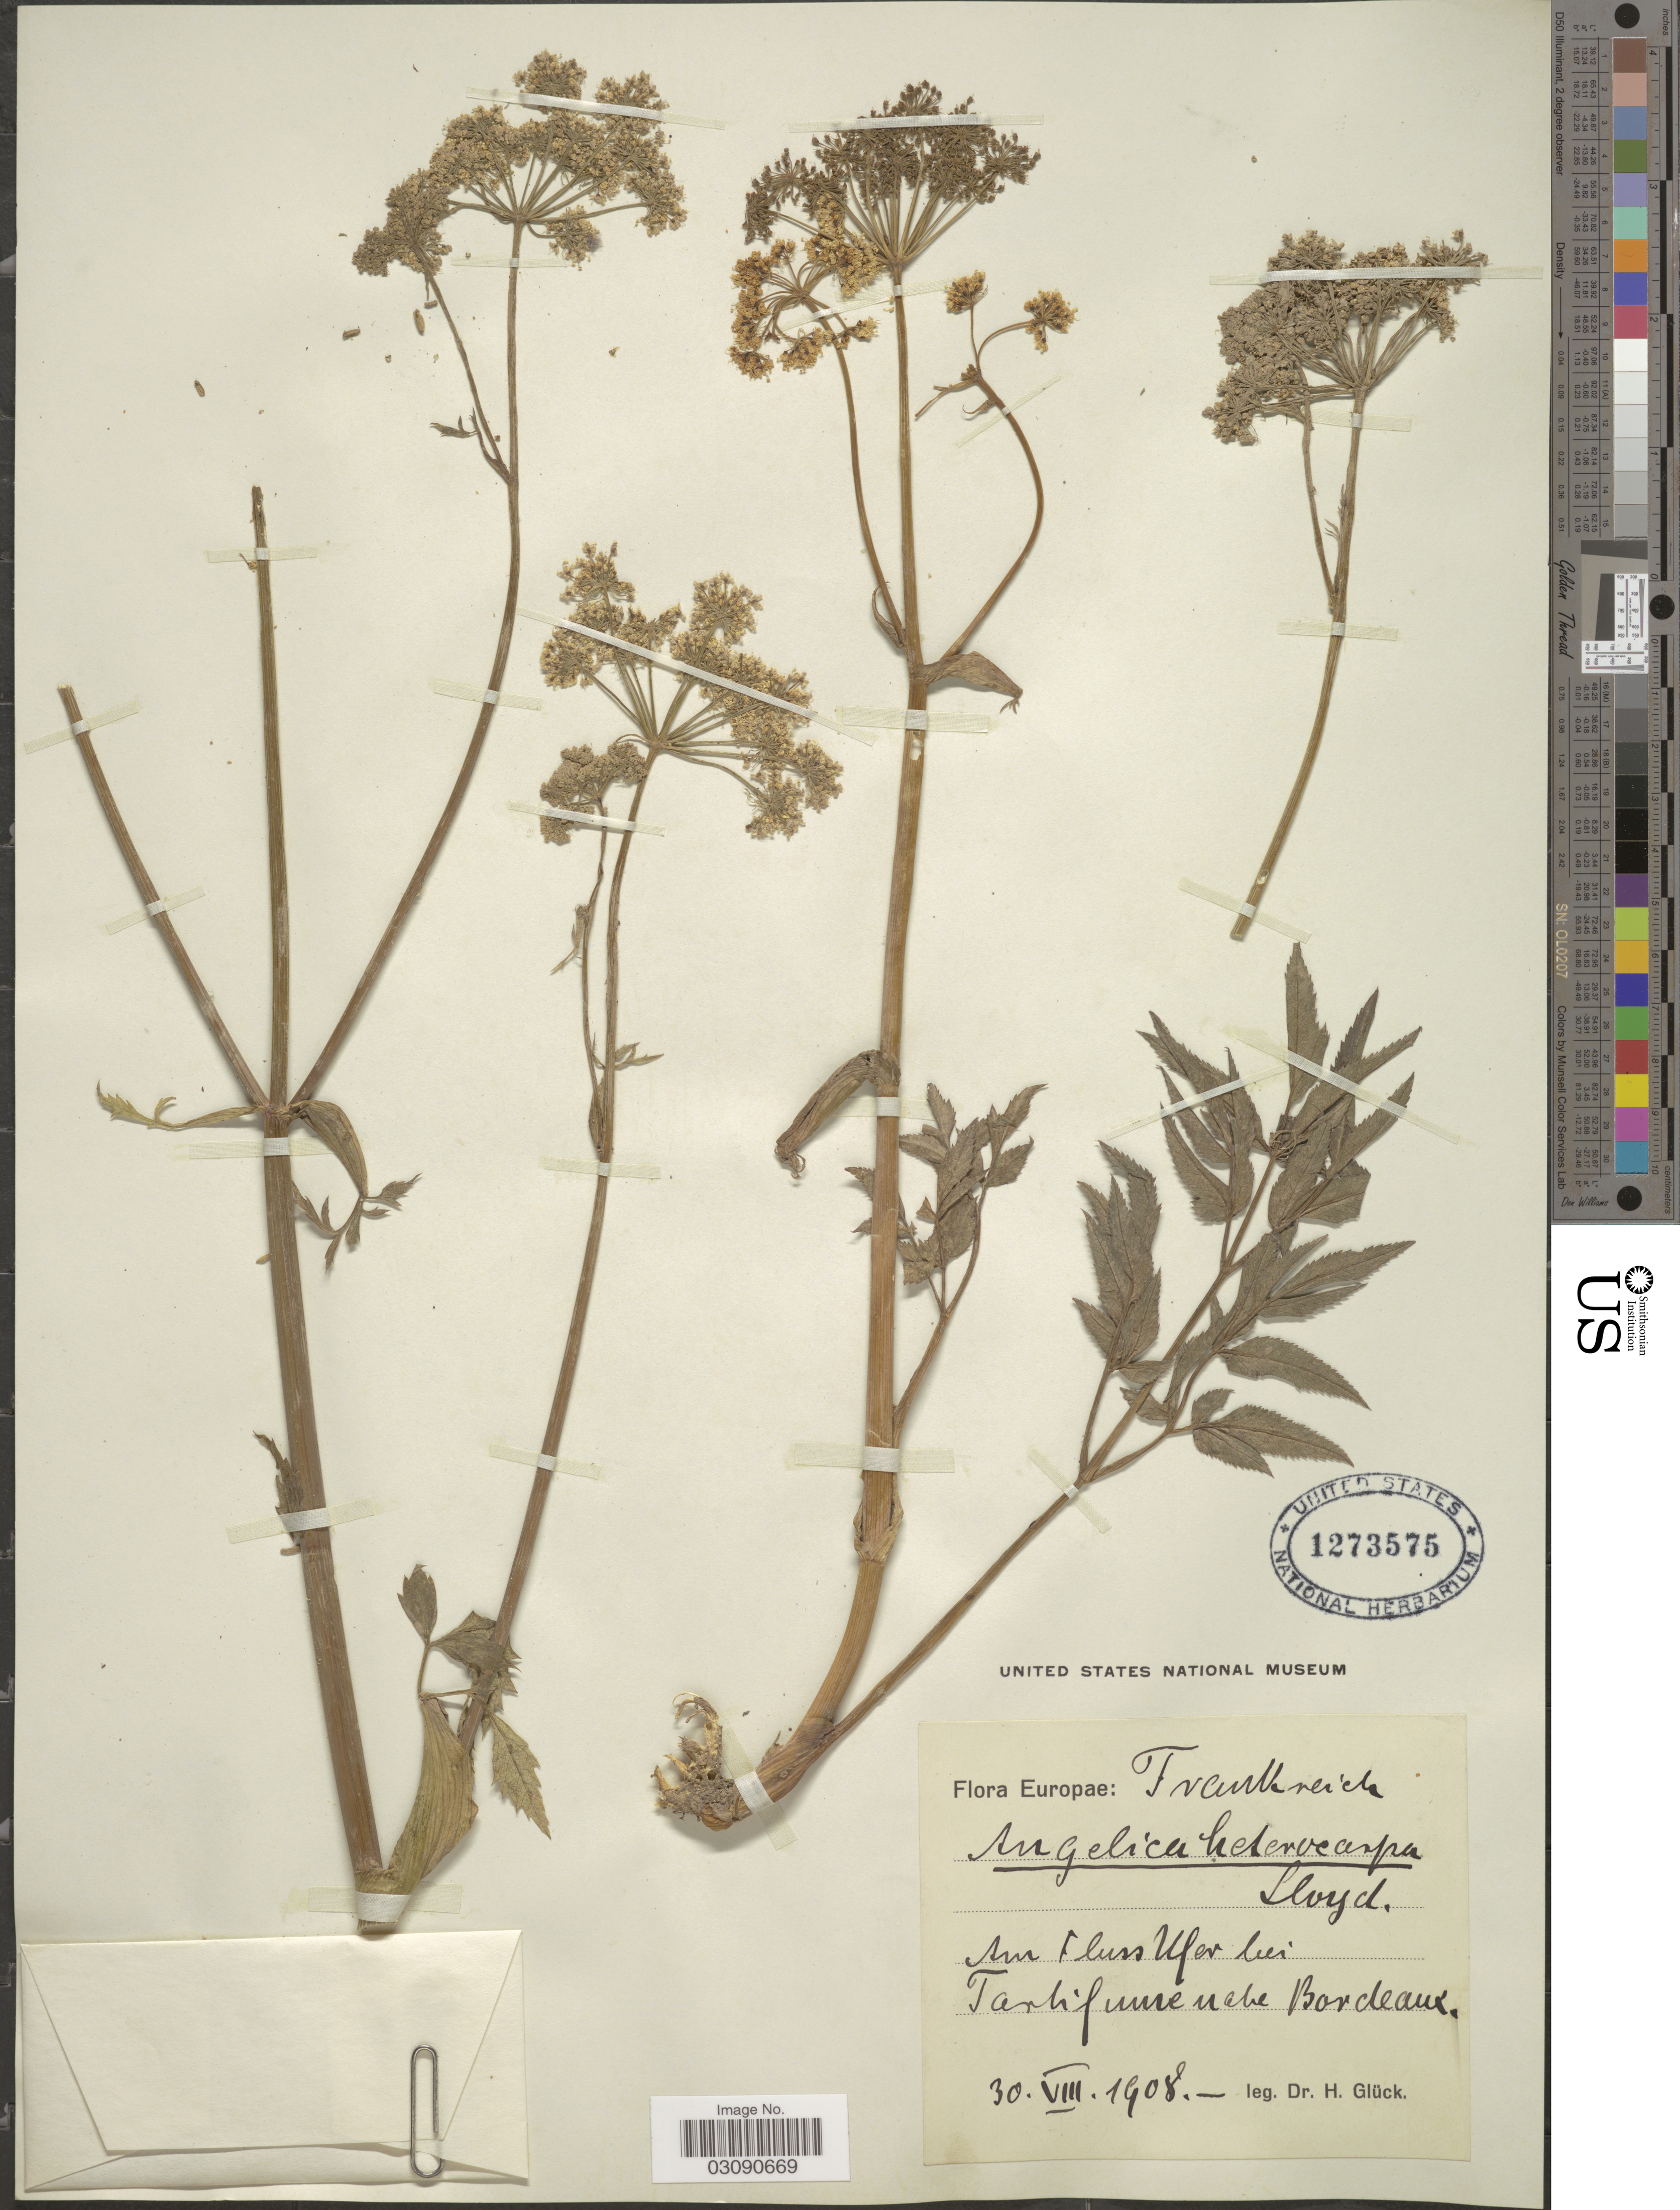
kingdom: Plantae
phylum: Tracheophyta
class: Magnoliopsida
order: Apiales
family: Apiaceae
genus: Angelica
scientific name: Angelica heterocarpa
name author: M.J. Lloyd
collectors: H. Glück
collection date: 1908-08-30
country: France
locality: Europae: Fvcurlneich, Am Fluss Ufer lieu Fartifume nahe Bordeaux.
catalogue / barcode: US 1273575